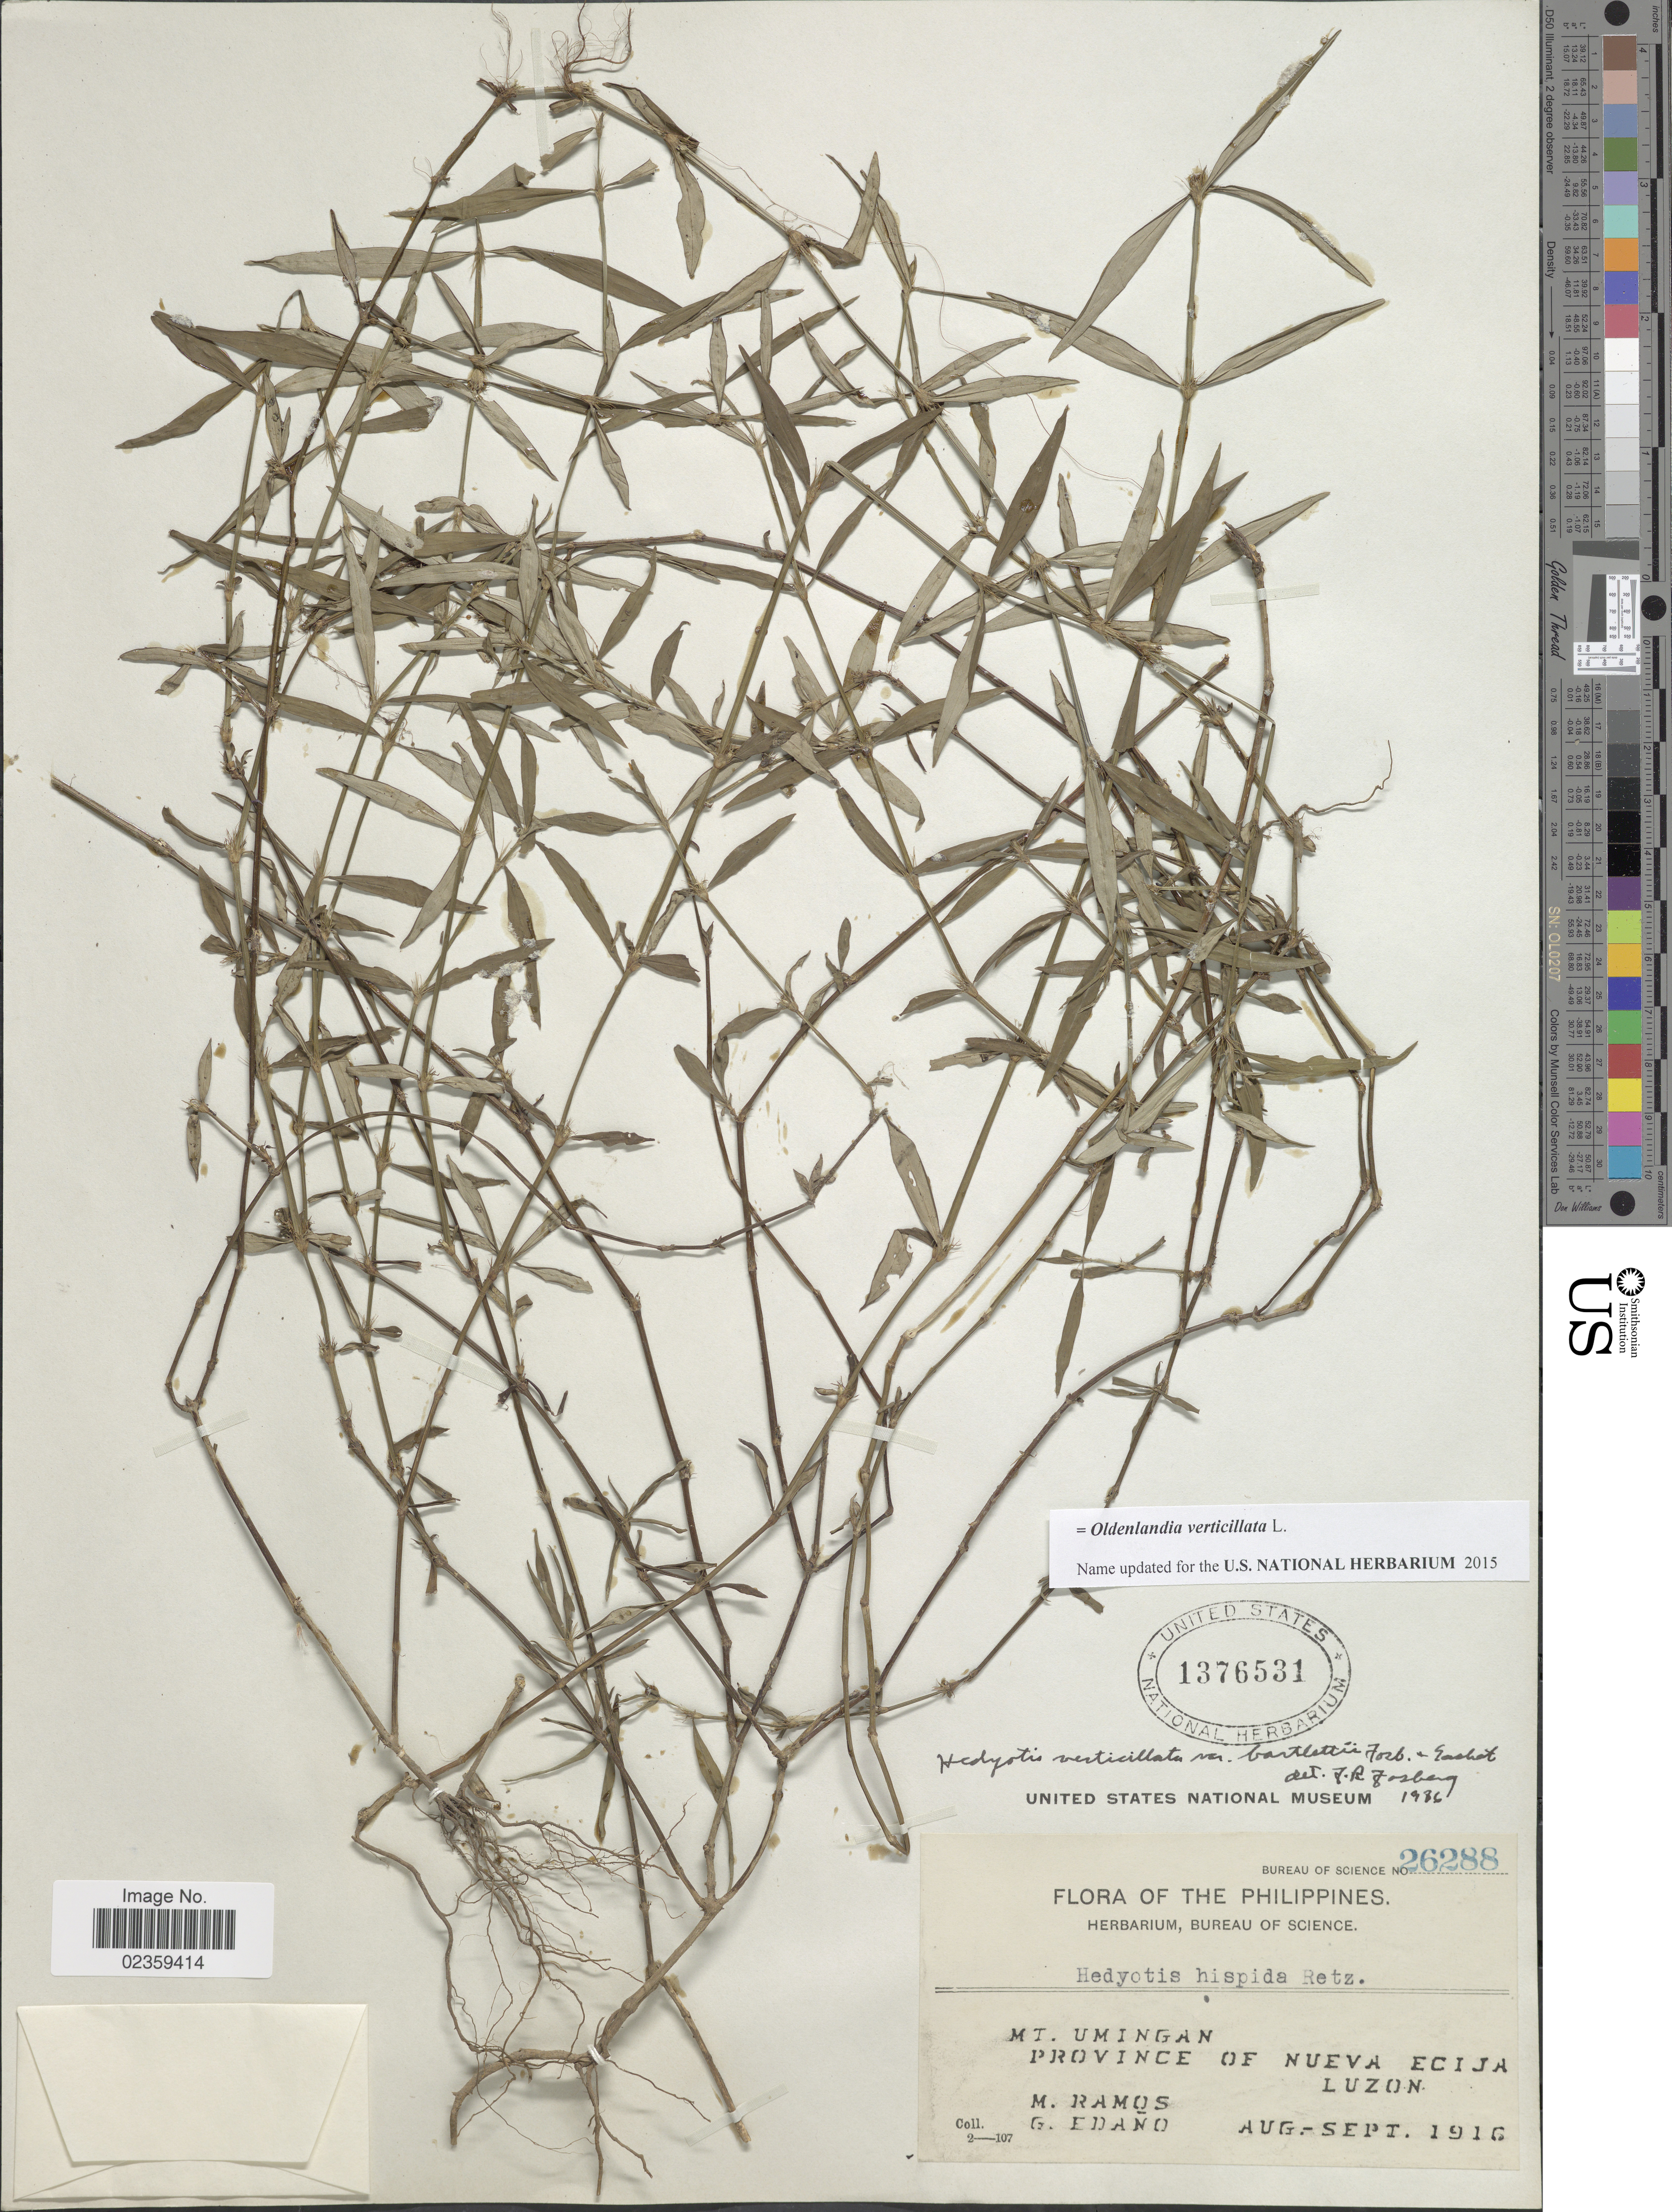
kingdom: Plantae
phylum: Tracheophyta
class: Magnoliopsida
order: Gentianales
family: Rubiaceae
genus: Oldenlandia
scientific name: Oldenlandia verticillata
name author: L.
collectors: M. Ramos & G. Edaño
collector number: Bureau of Science 26288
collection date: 1916-08/1916-09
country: Philippines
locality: Mt. Umingan. Province of Nueva Ecija. Luzon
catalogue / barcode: US 1376531